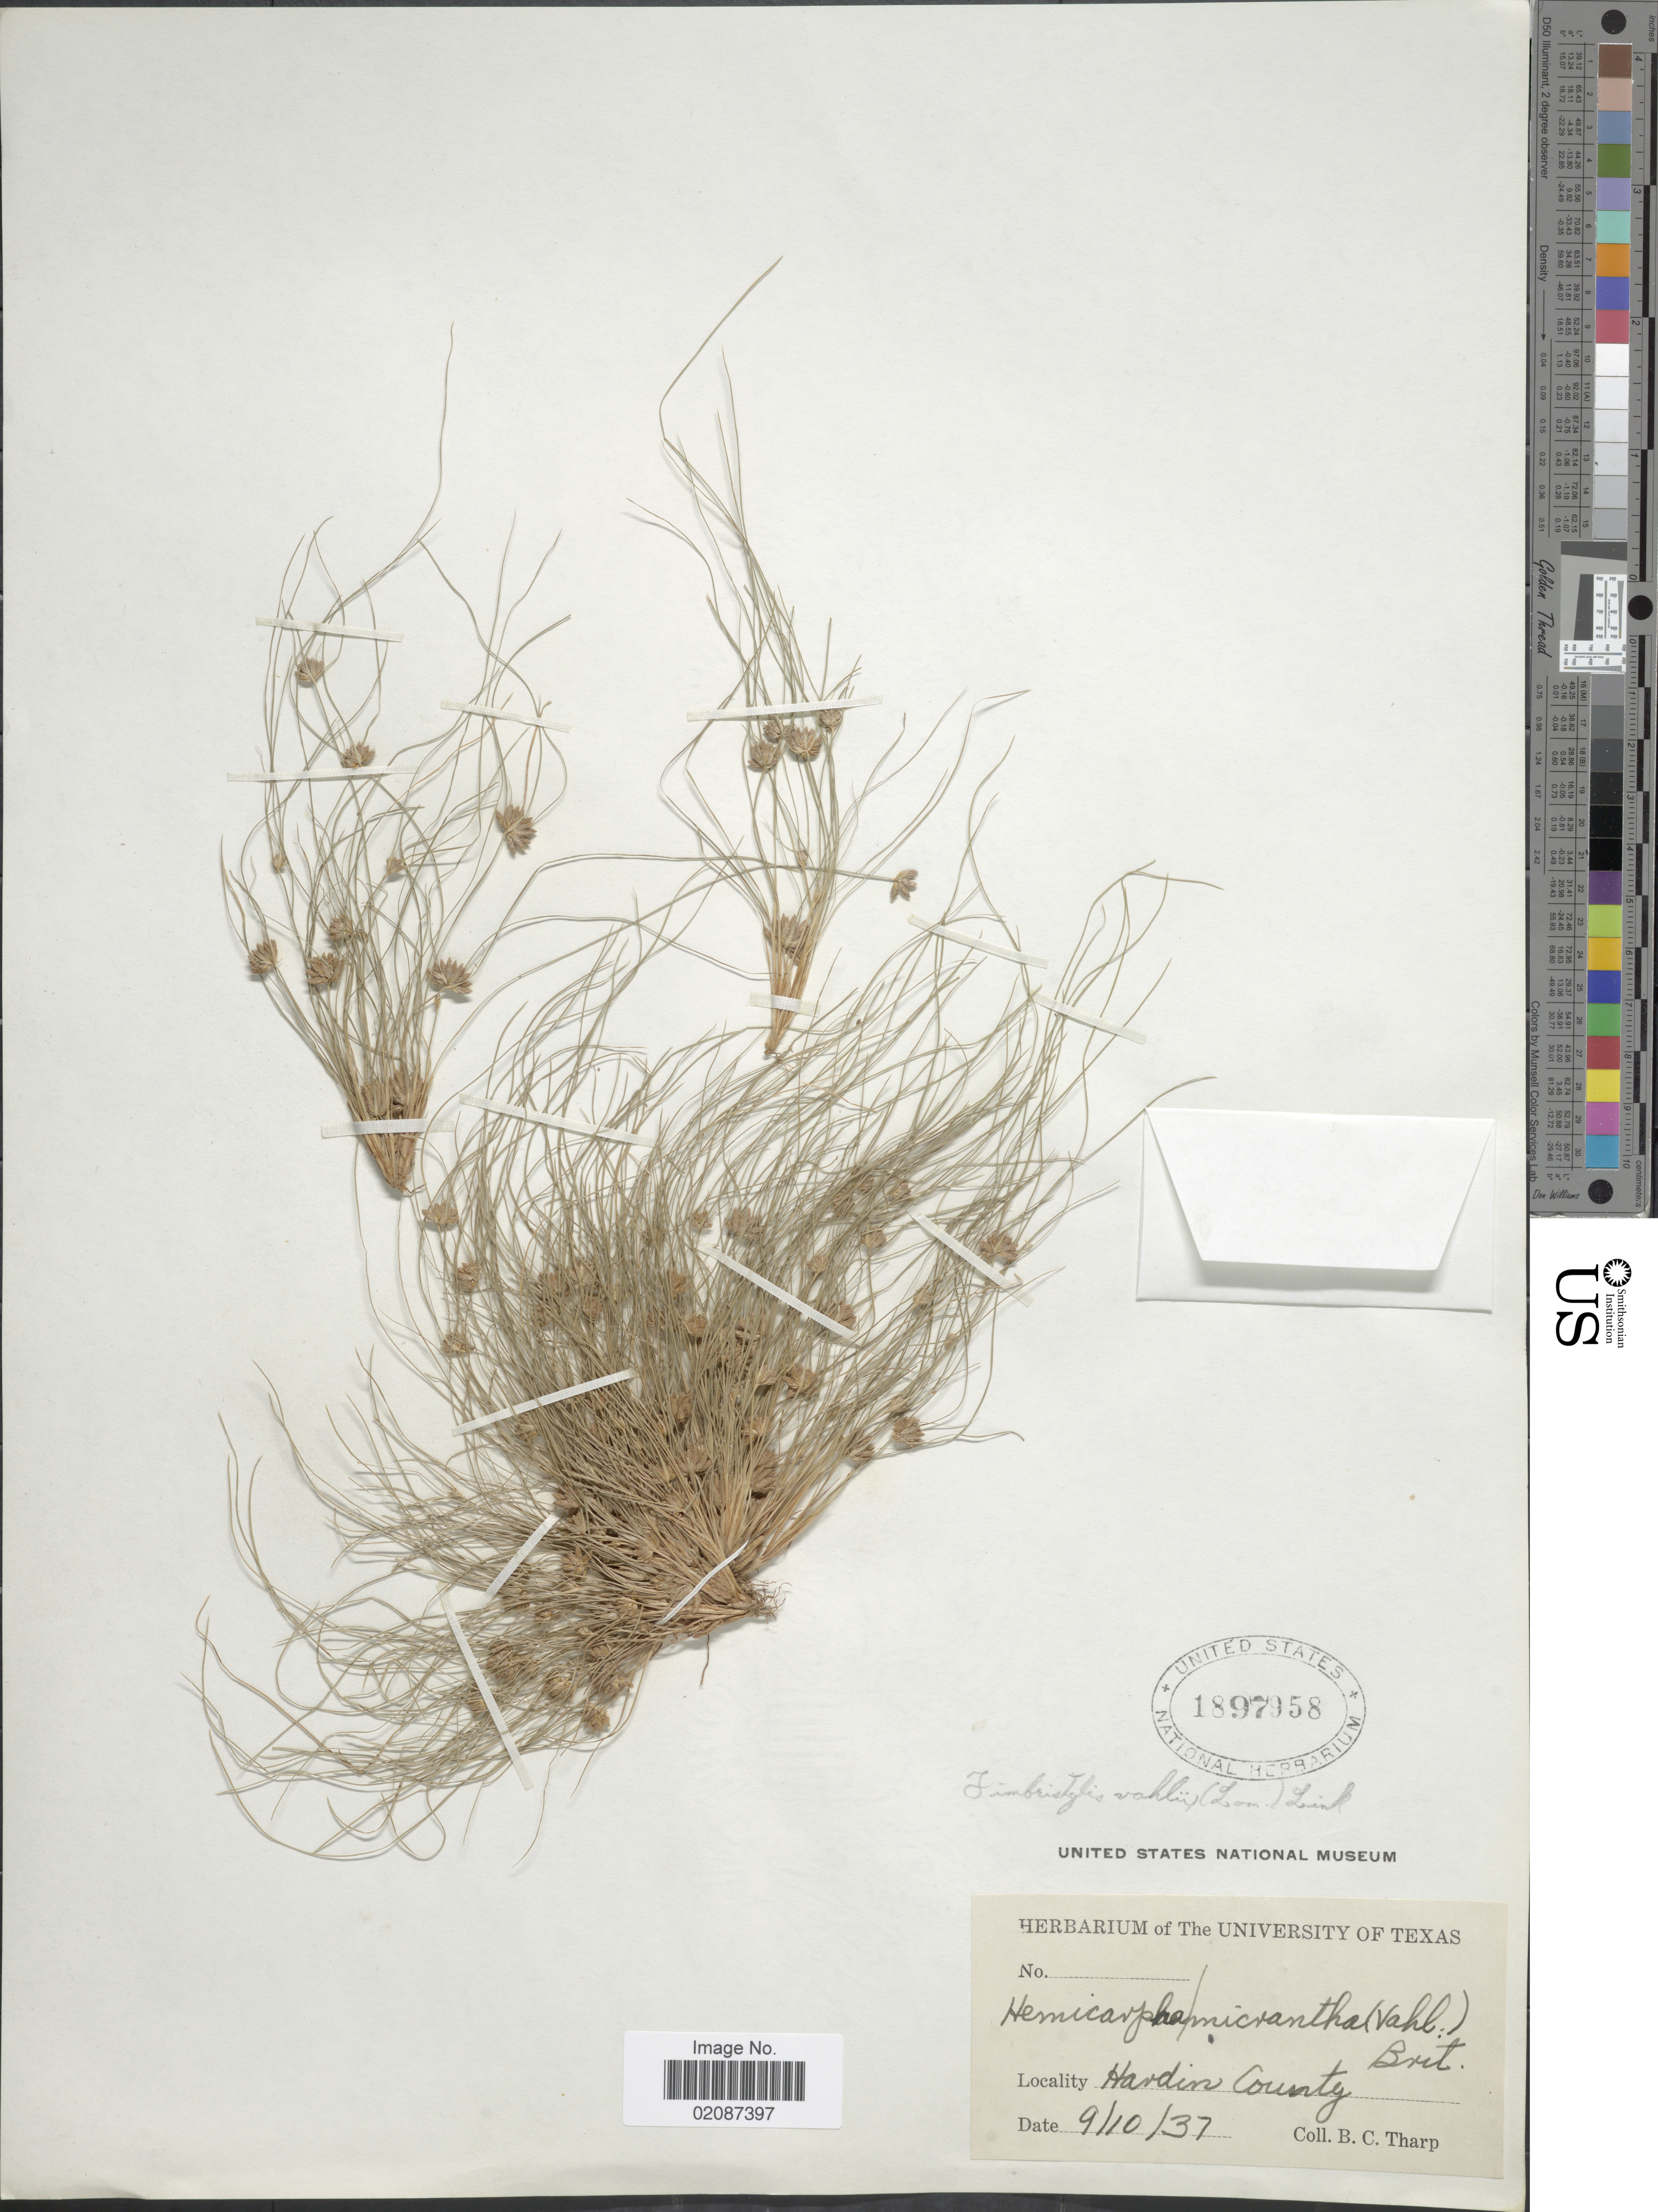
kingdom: Plantae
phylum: Tracheophyta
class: Liliopsida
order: Poales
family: Cyperaceae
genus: Fimbristylis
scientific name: Fimbristylis vahlii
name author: (Lam.) Link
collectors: B. C. Tharp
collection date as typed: Transcribed d/m/y: 10/9/37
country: United States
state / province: Texas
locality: Hardin County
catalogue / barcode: US 1897958